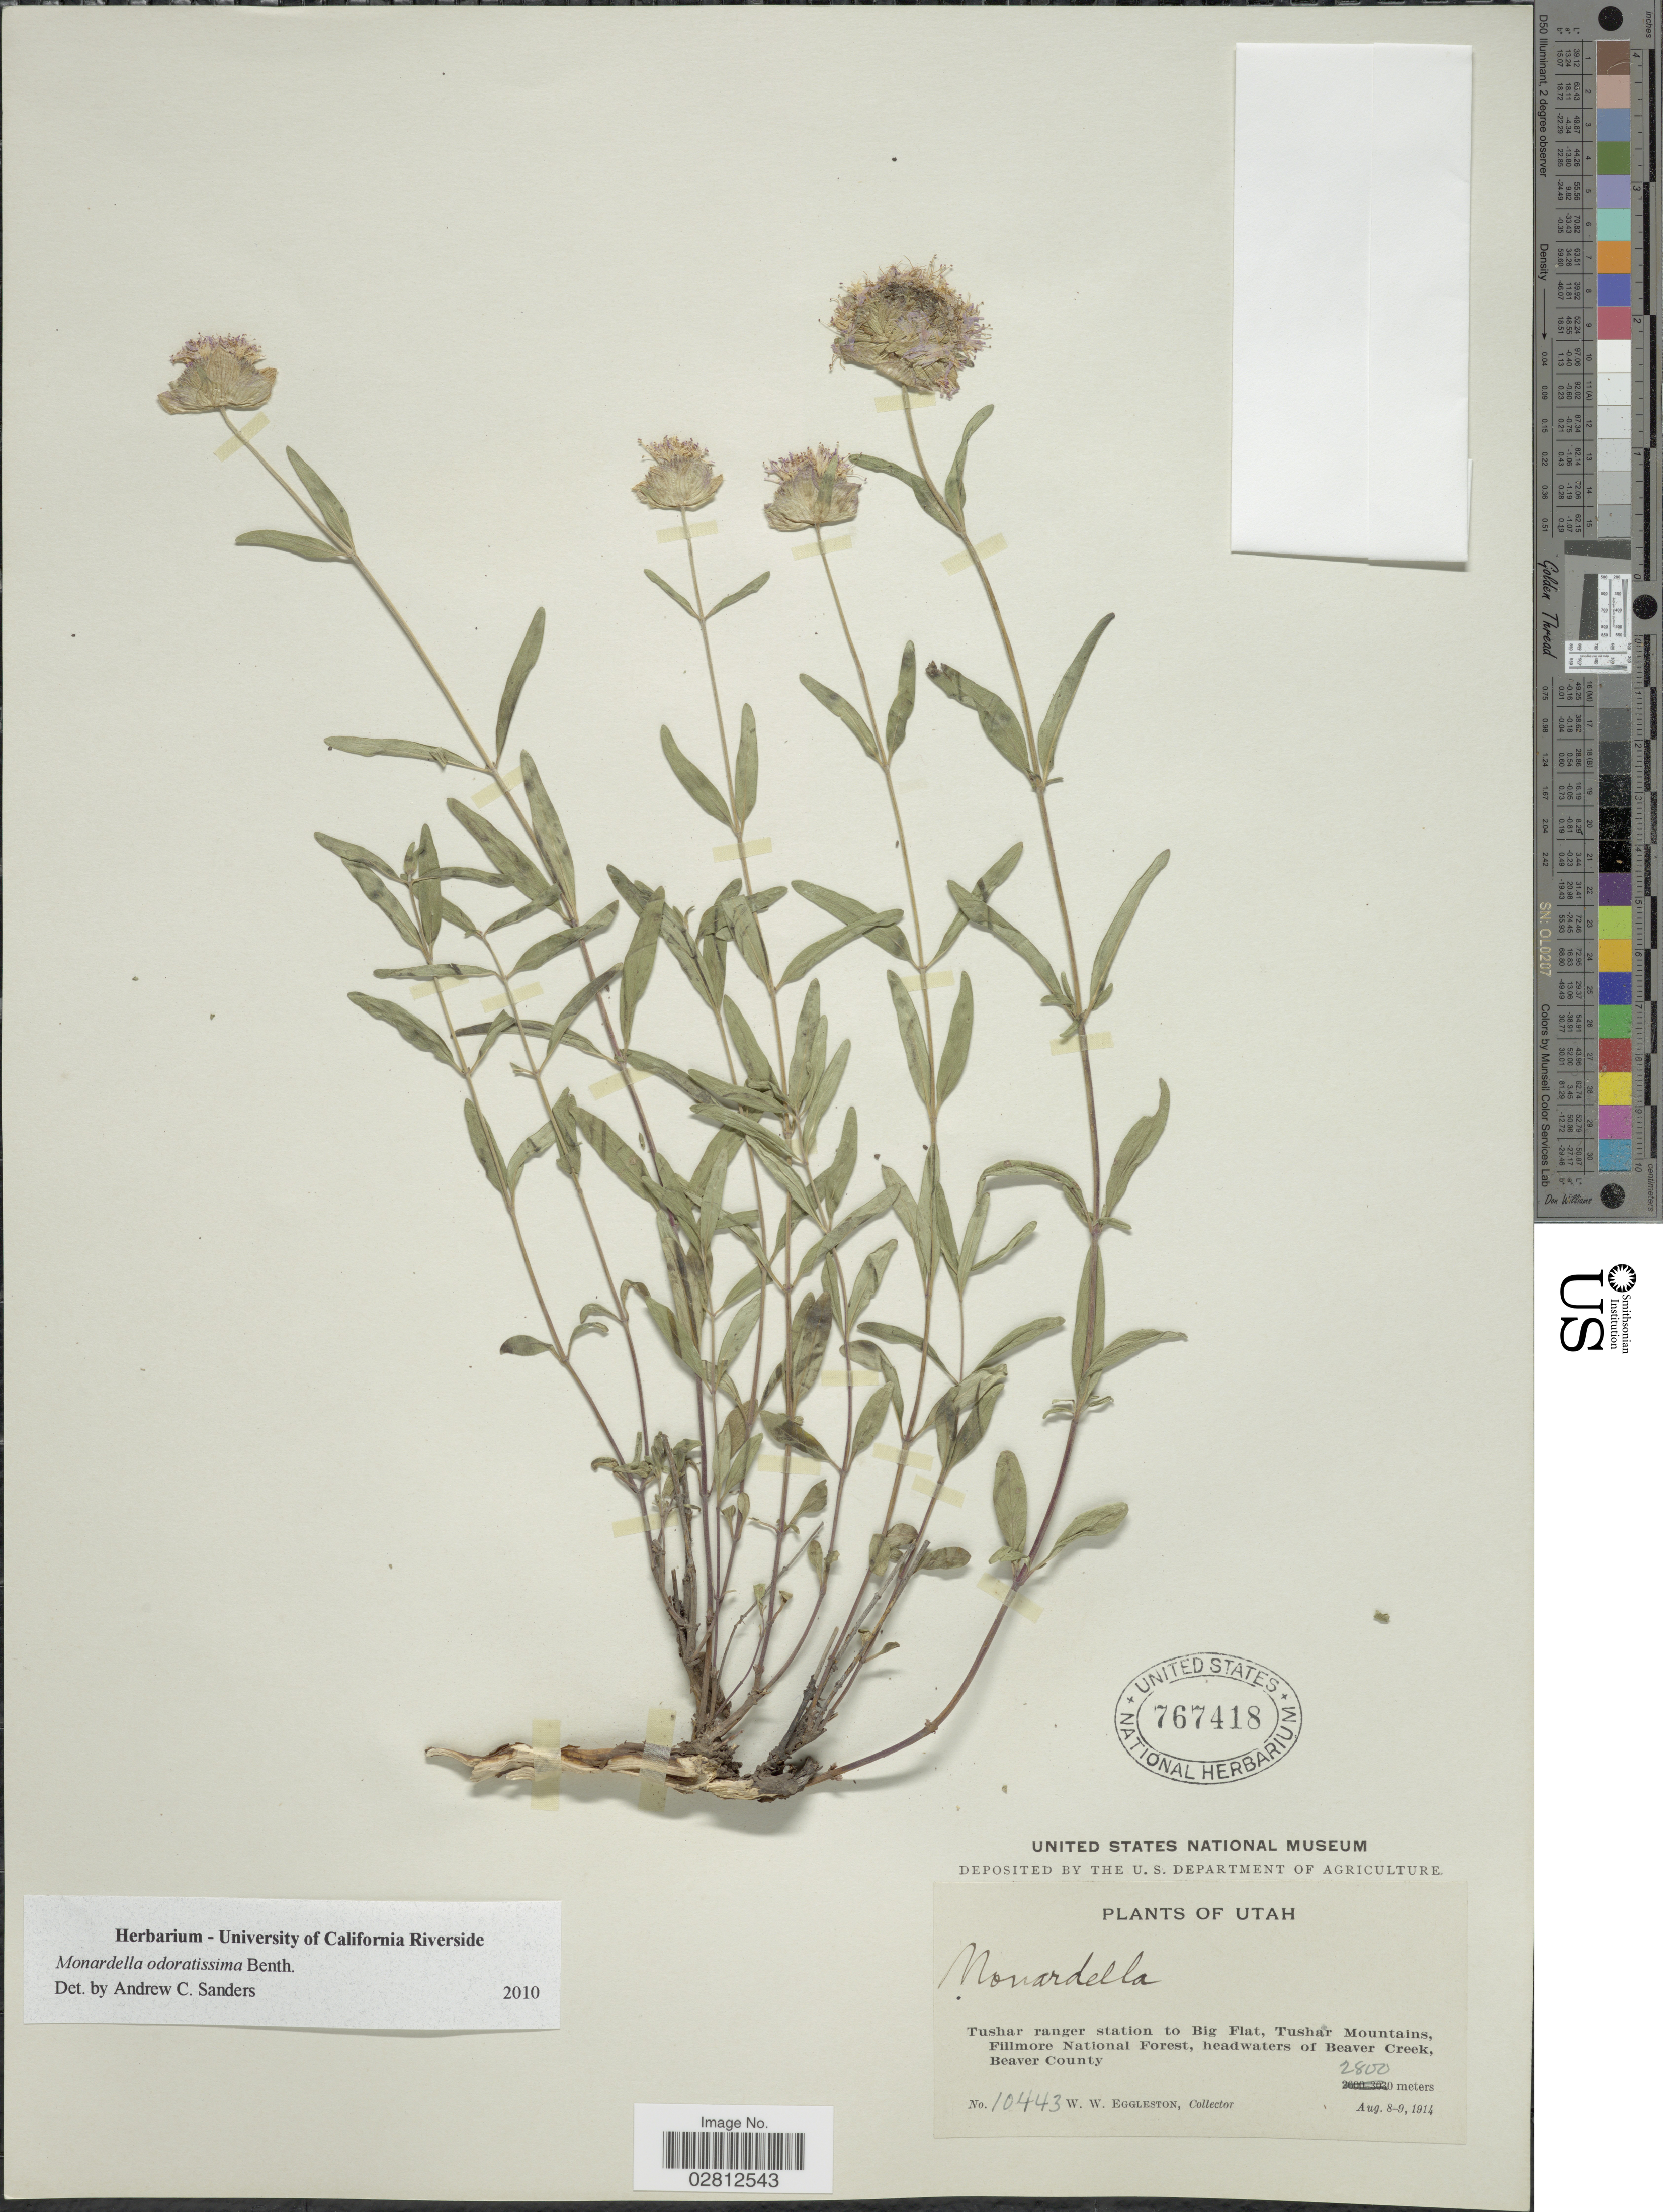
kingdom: Plantae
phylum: Tracheophyta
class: Magnoliopsida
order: Lamiales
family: Lamiaceae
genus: Monardella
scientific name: Monardella odoratissima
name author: Benth.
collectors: W. W. Eggleston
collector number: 10443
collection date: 1914-08-08/1914-08-09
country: United States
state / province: Utah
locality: Tushar ranger station to Big Flat, Tushar Mountains, Fillmore National Forest, headwaters of Beaver Creek, Beaver County.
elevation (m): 2800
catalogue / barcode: US 767418